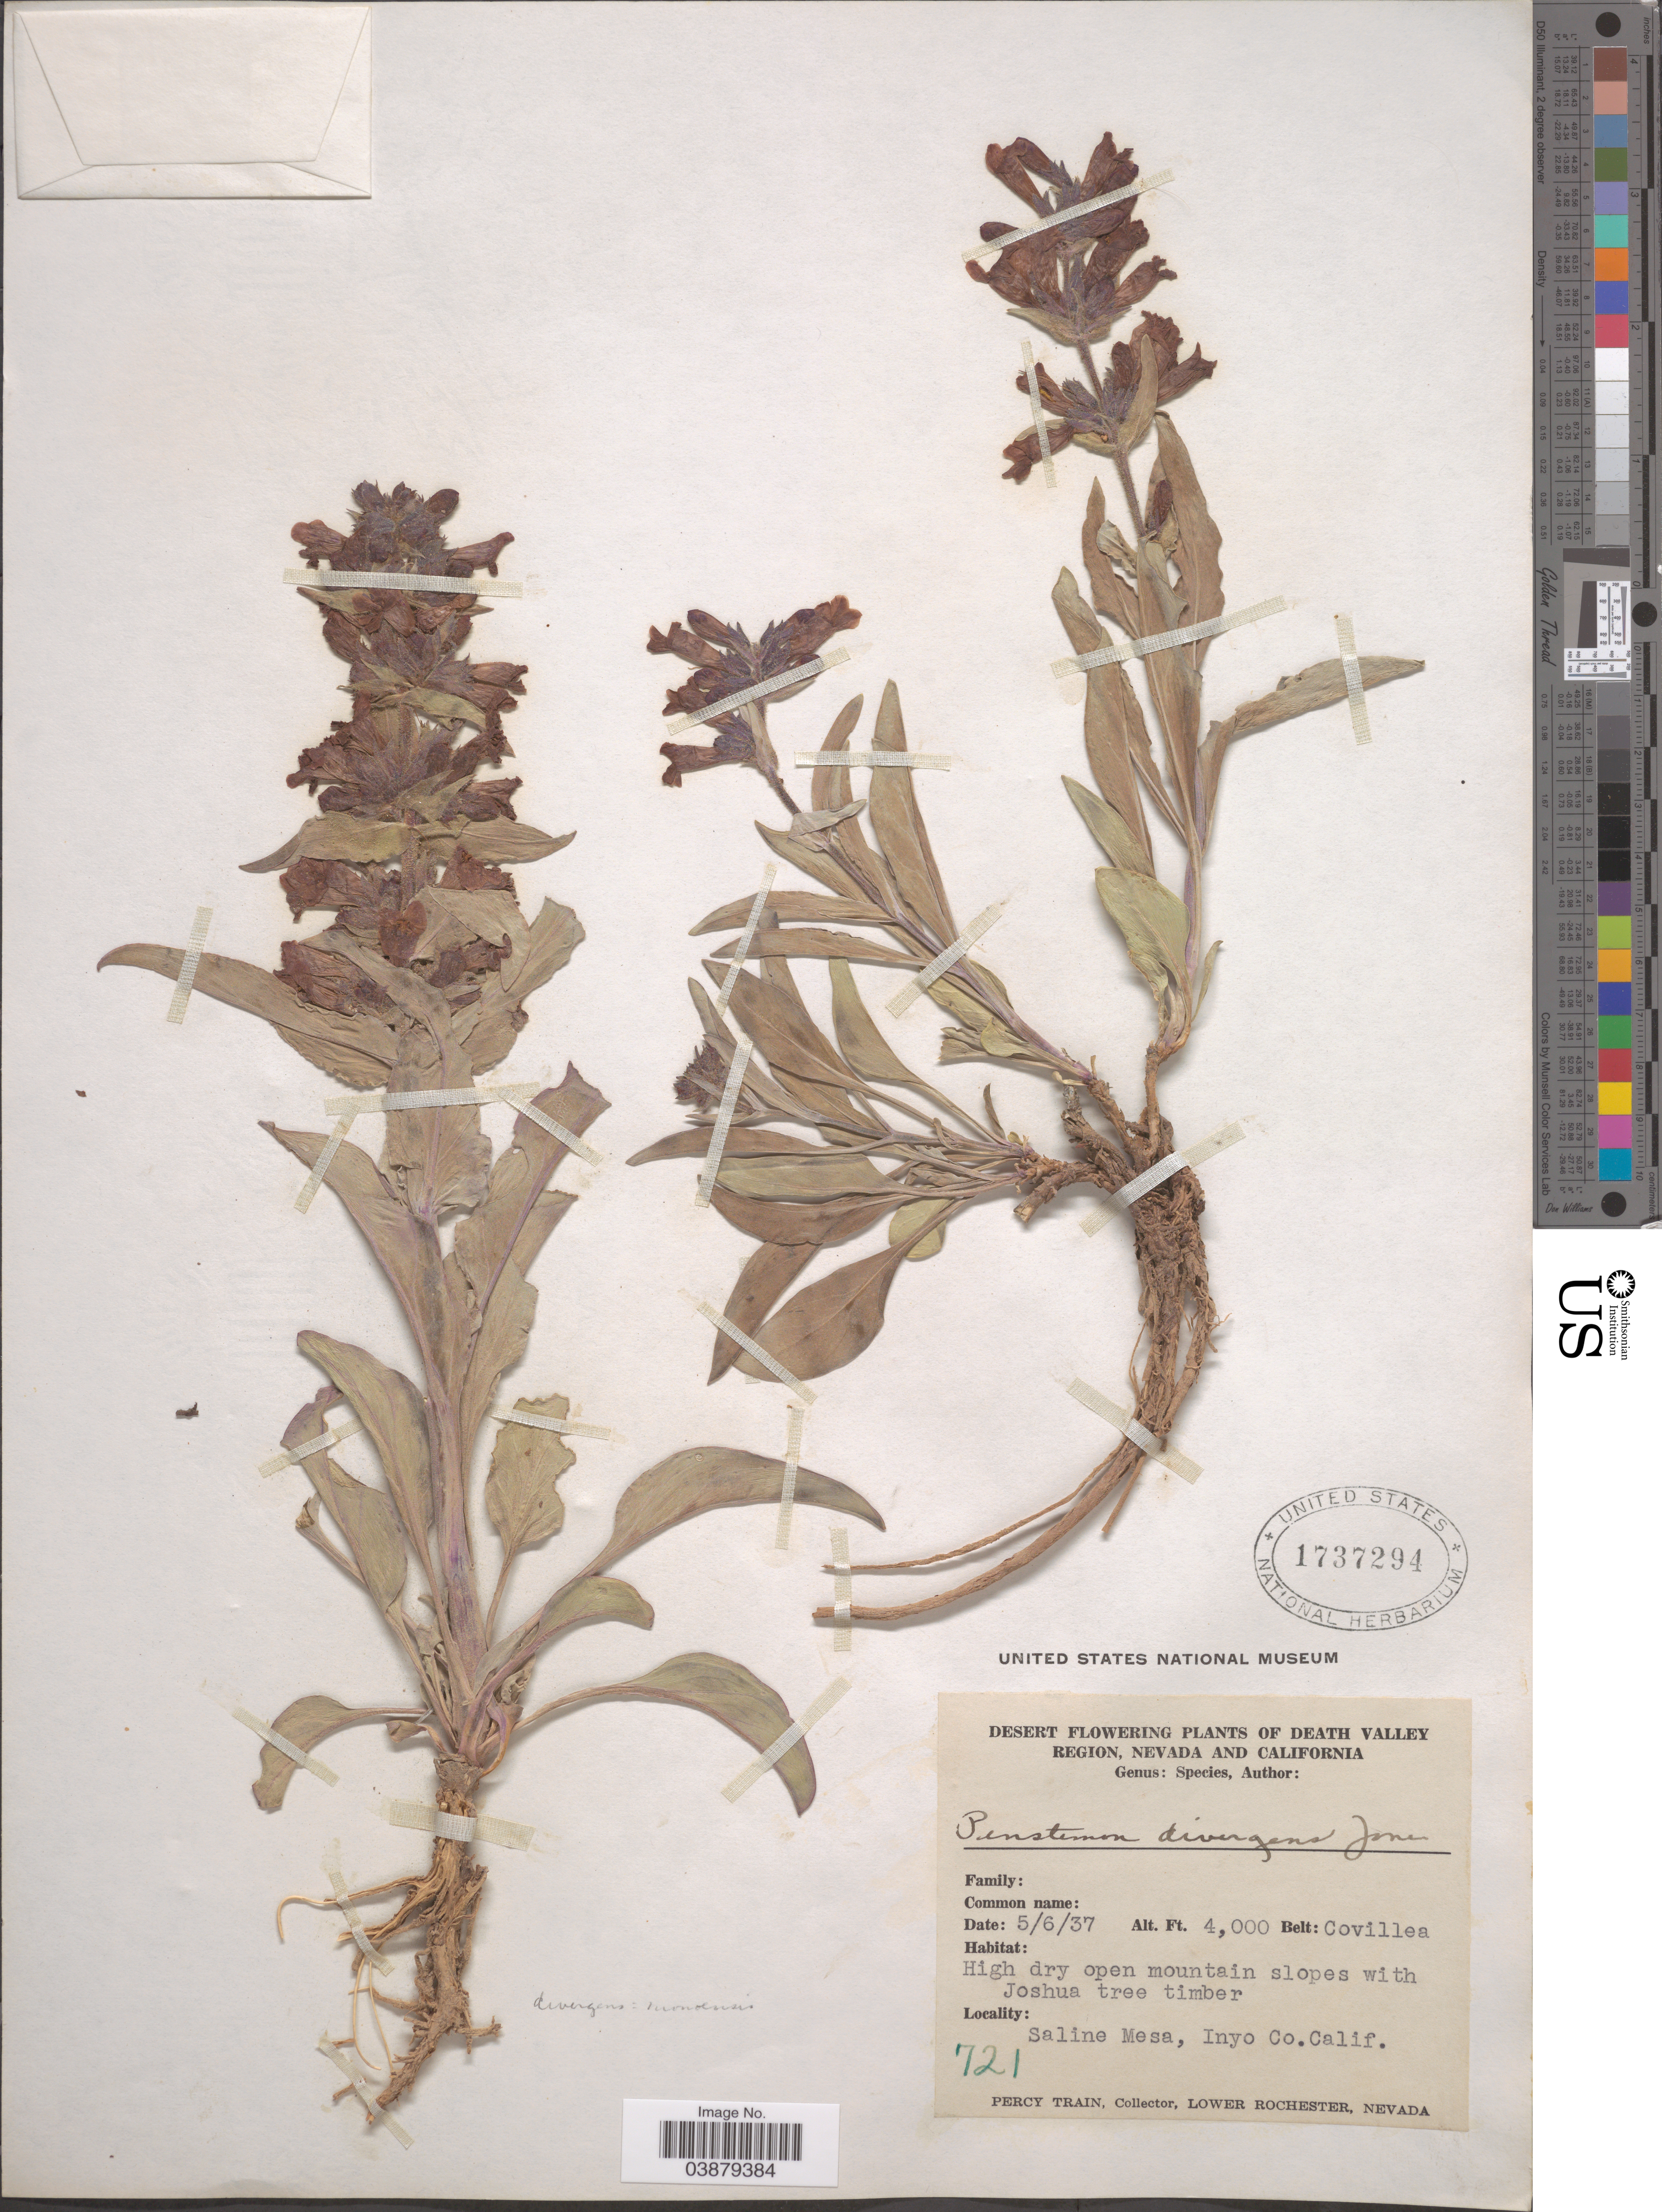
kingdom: Plantae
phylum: Tracheophyta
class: Magnoliopsida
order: Lamiales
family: Plantaginaceae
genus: Penstemon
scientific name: Penstemon sp.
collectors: P. Train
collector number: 721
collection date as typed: Transcribed d/m/y: 6/5/37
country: United States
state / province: California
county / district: Inyo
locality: Death Valley. Belt: Covillea. Saline Mesa, Inyo Co.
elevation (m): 1219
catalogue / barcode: US 1737294